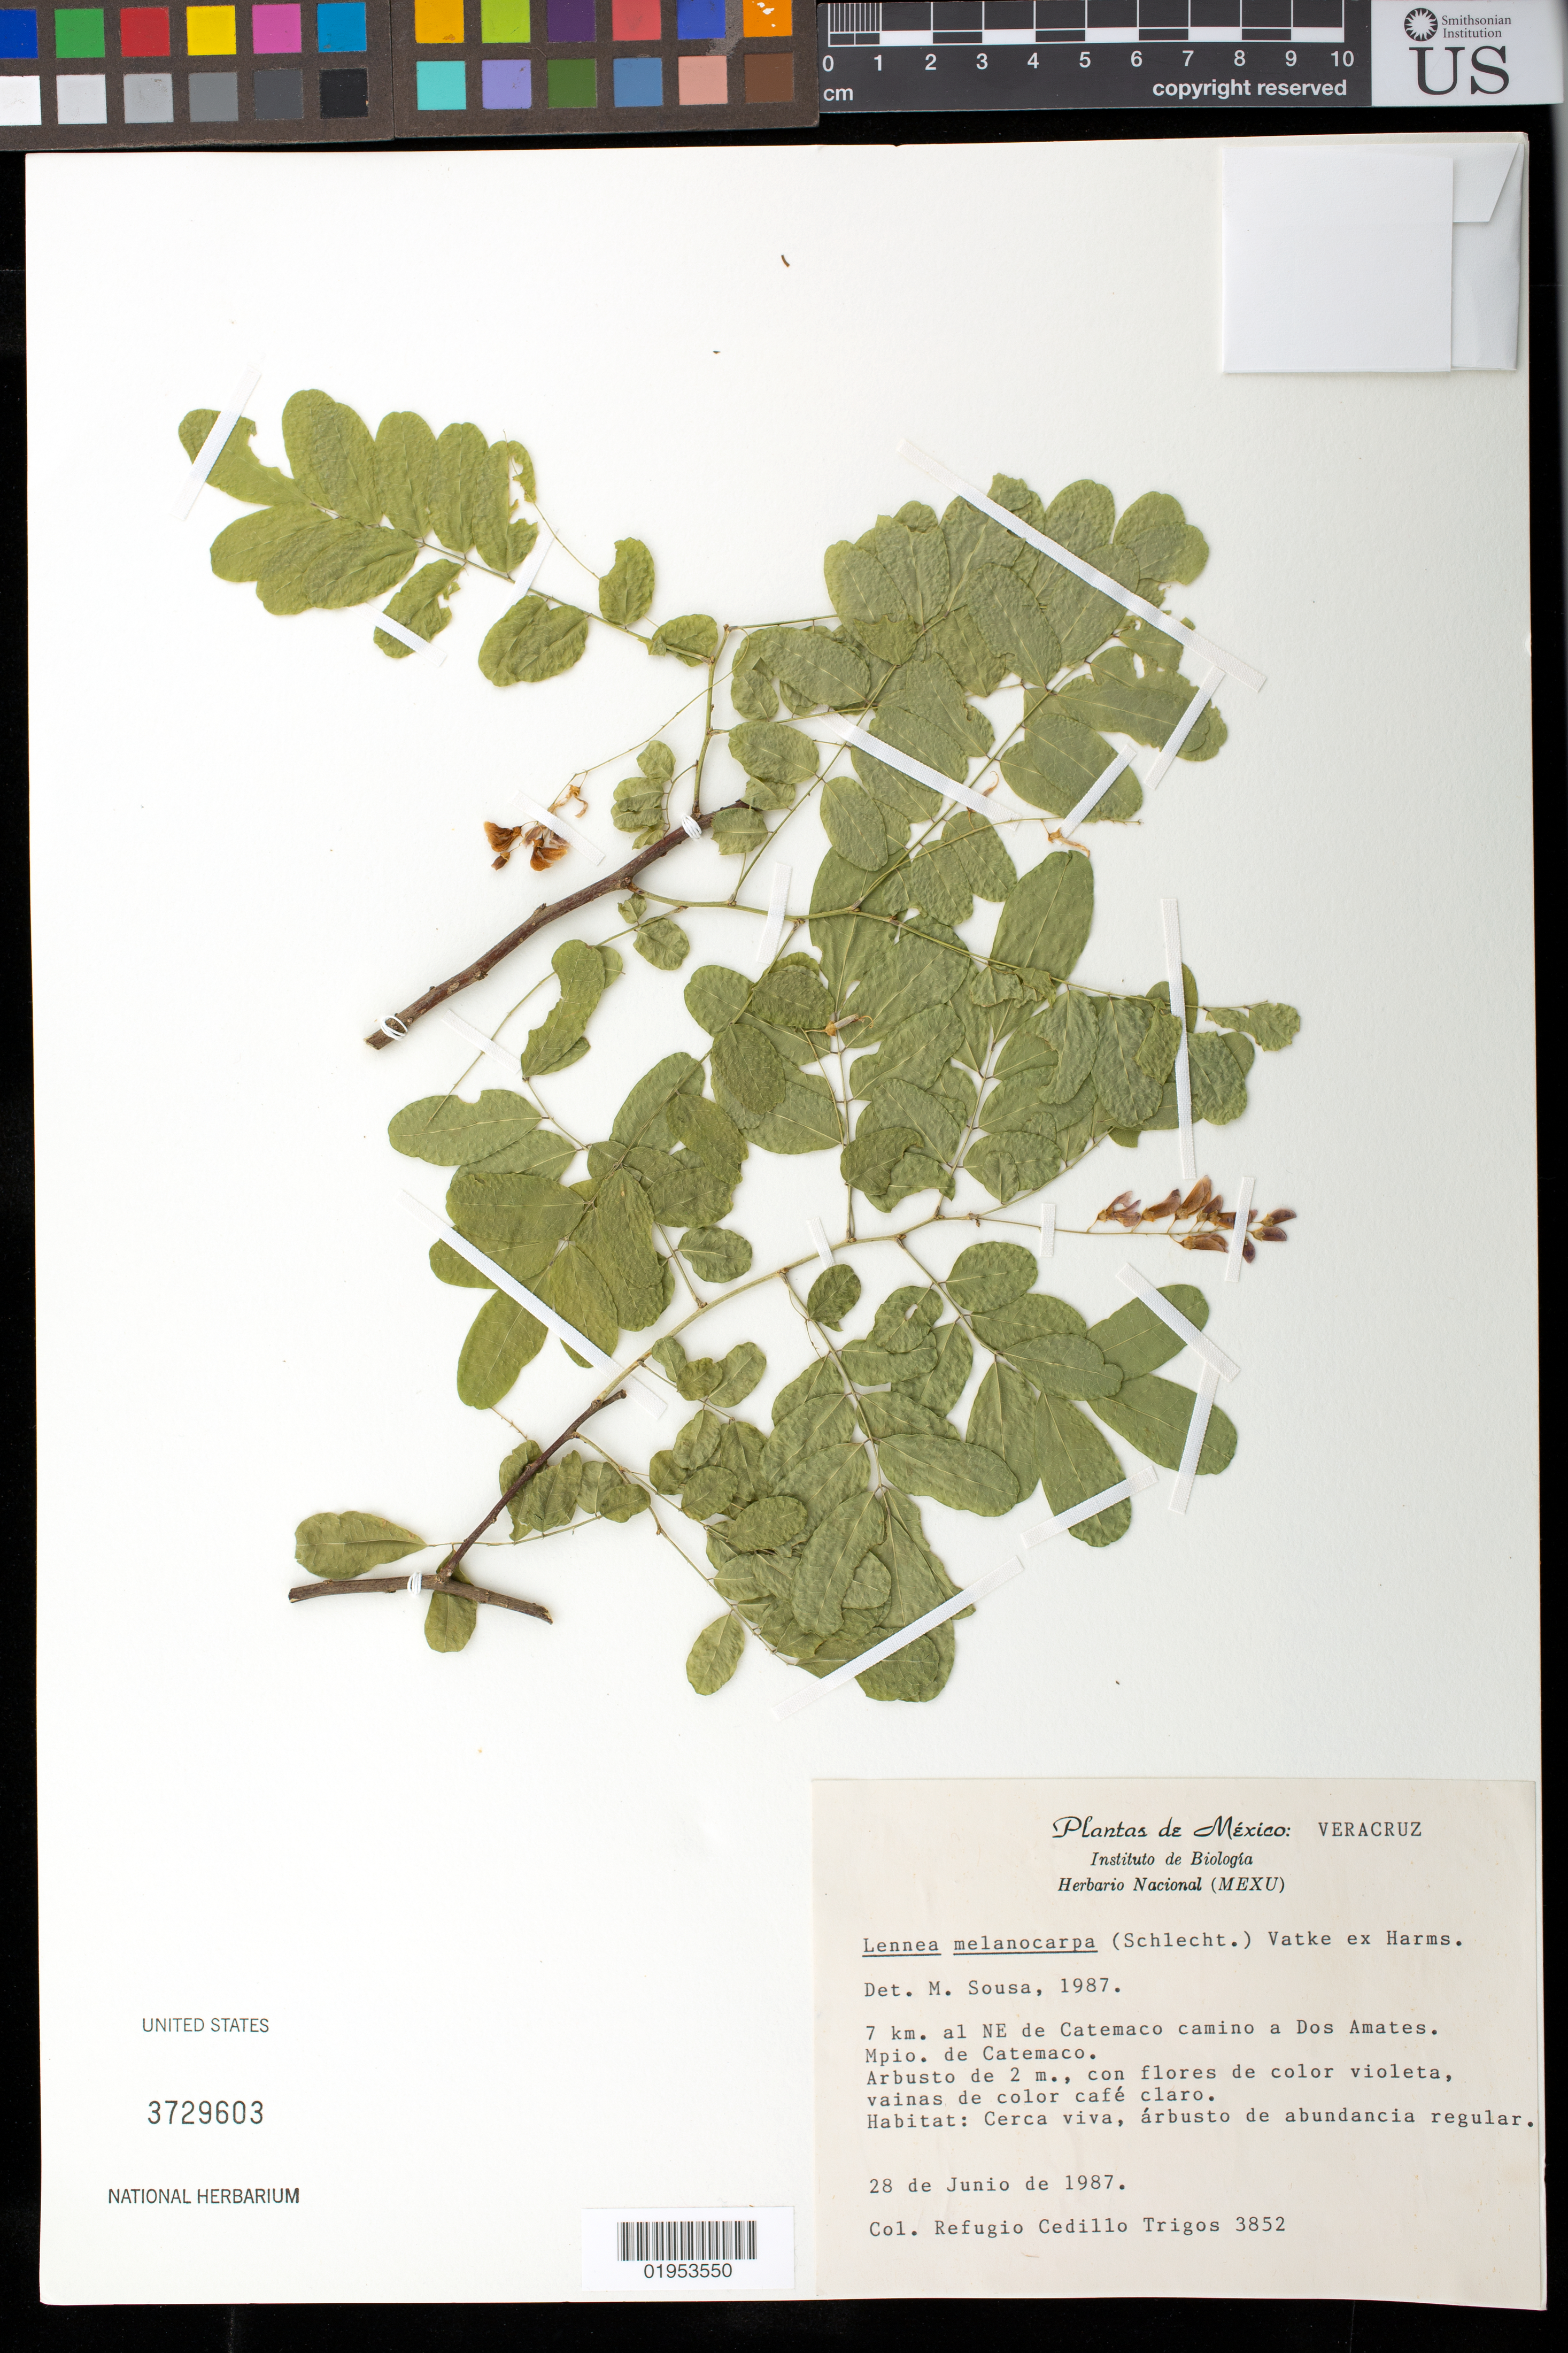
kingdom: Plantae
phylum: Tracheophyta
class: Magnoliopsida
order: Fabales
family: Fabaceae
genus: Lennea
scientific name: Lennea melanocarpa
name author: (Schltdl.) Vatke ex Harms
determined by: Sousa, M.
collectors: R. CedilloT.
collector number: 3852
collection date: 1987-06-28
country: Mexico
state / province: Veracruz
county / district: Catemaco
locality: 7 km. al NE de Catemaco camino a Dos Amates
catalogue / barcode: US 3729603